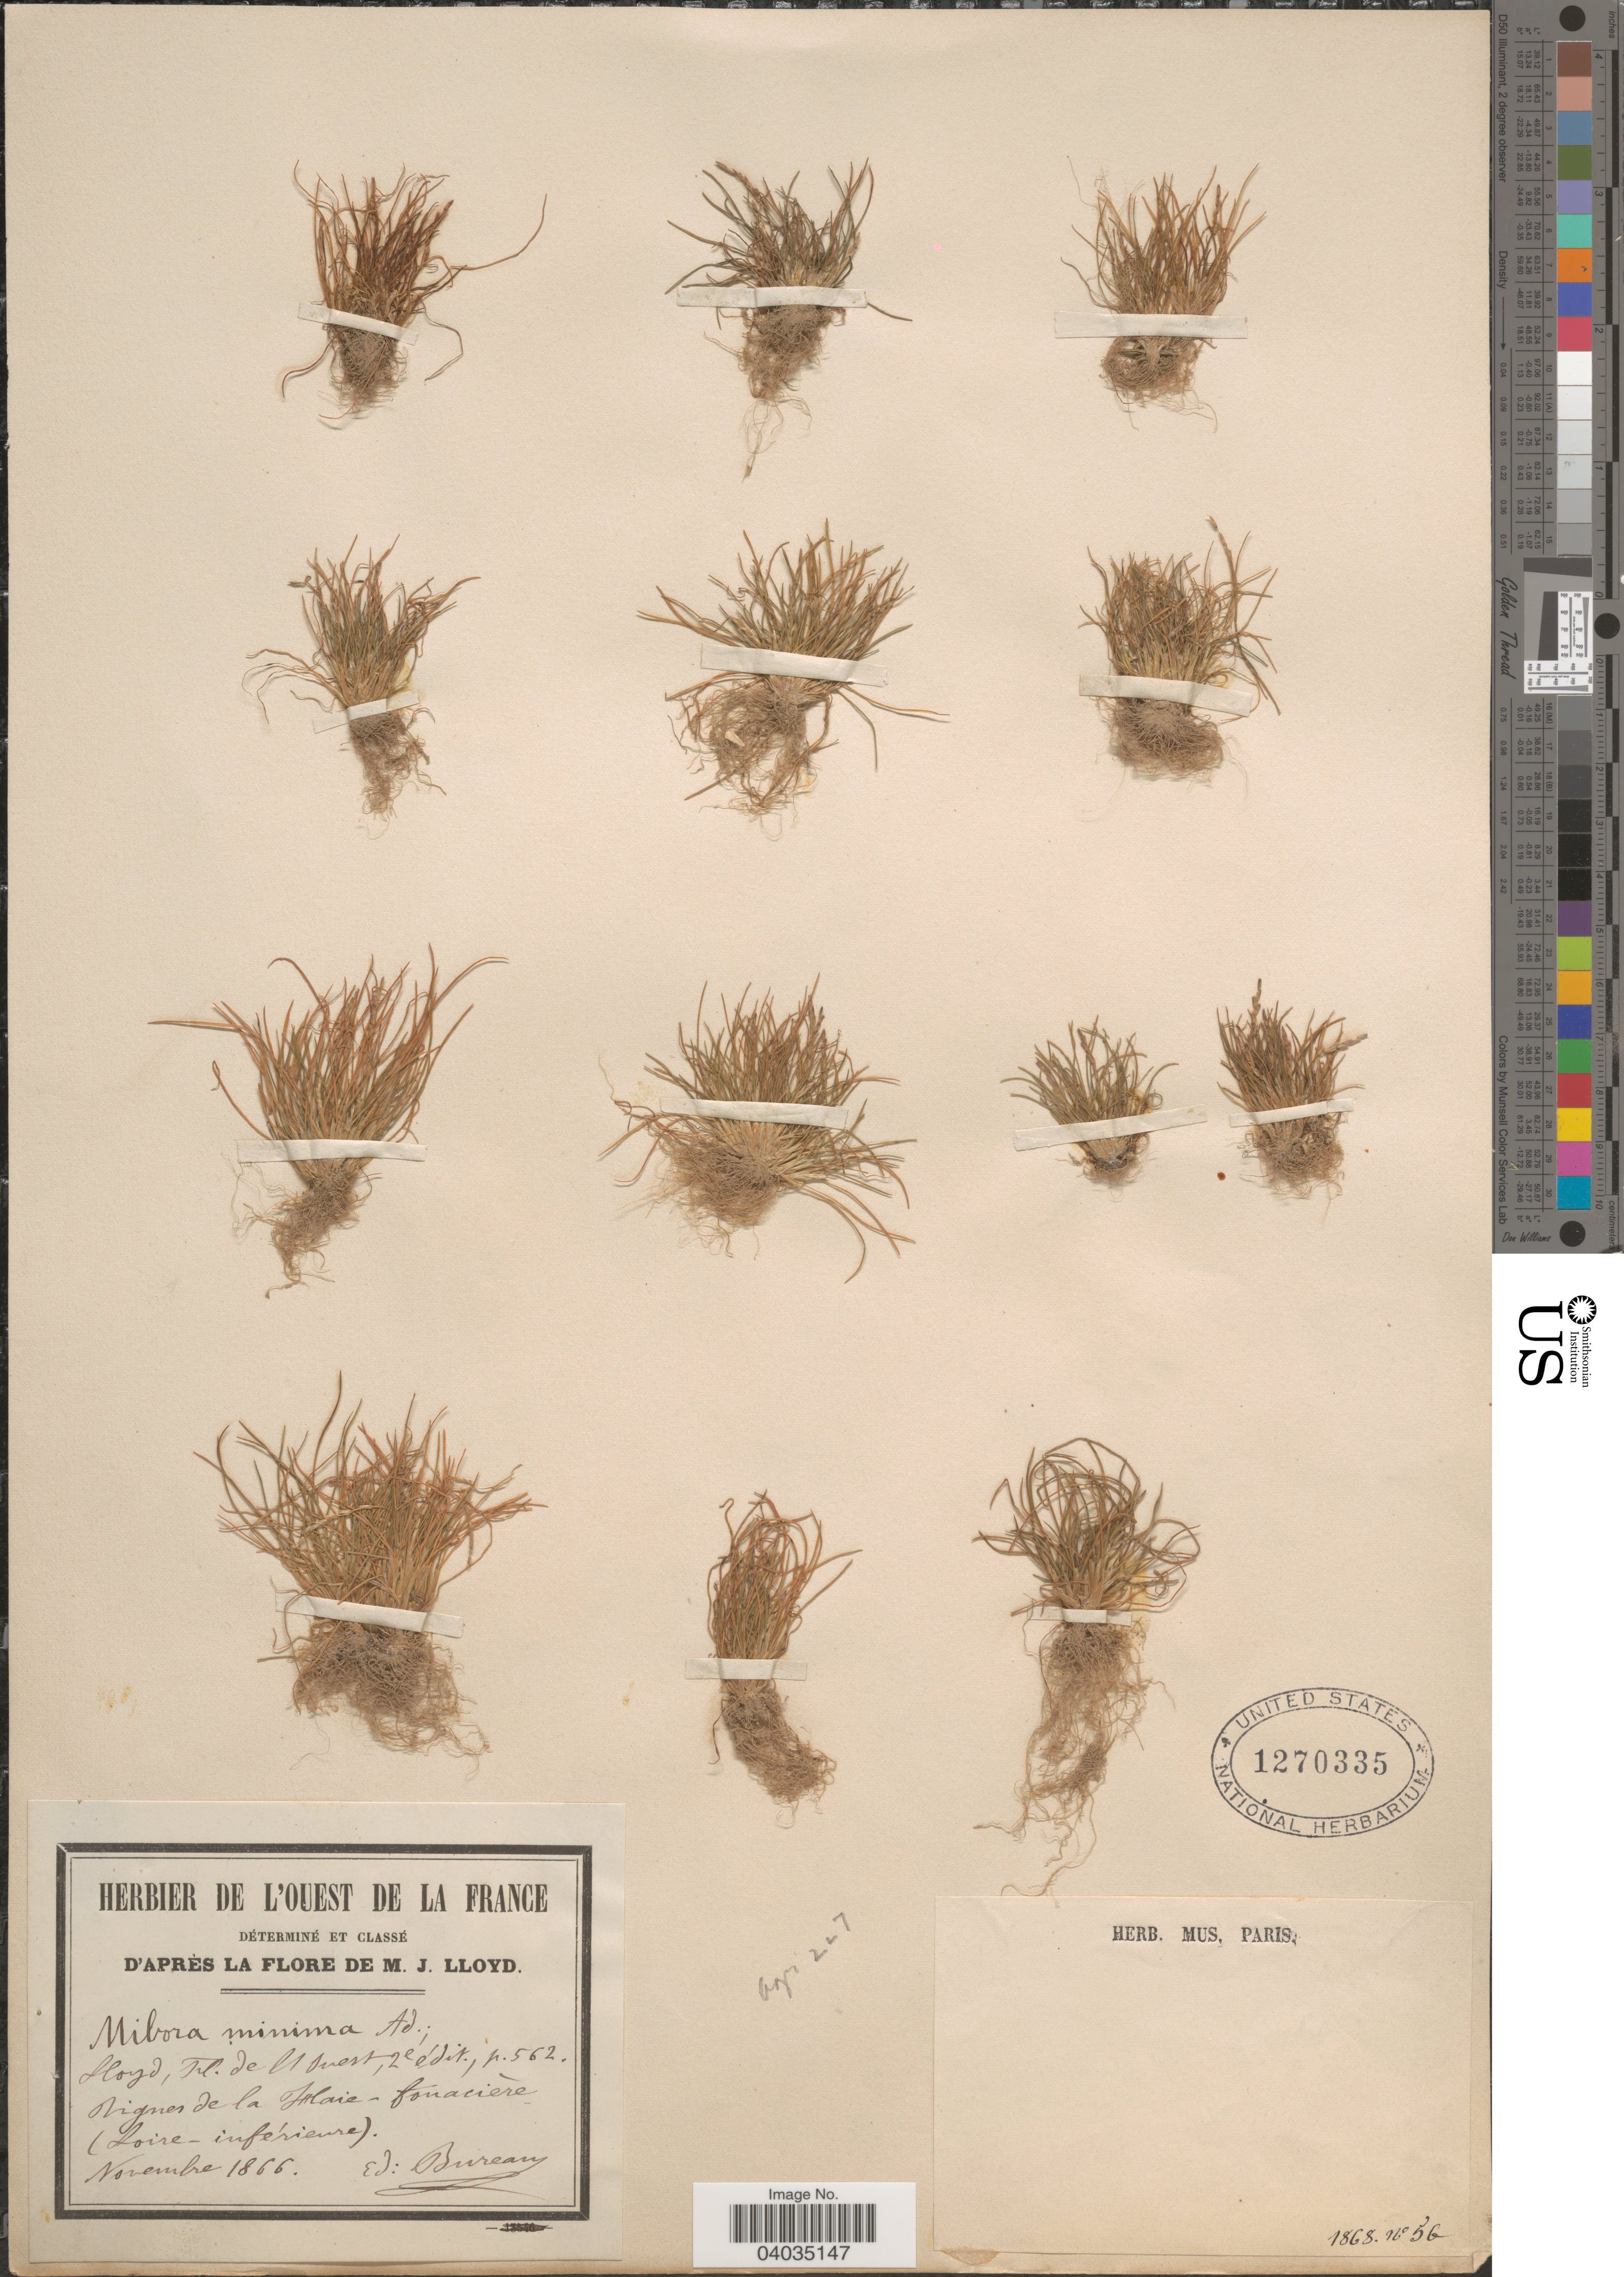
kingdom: Plantae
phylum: Tracheophyta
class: Liliopsida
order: Poales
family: Poaceae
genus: Mibora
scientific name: Mibora minima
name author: (L.) Desv.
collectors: É. Bureau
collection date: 1866-11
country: France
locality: Rignes de la Flaie - fonaciere (Loire- inférierne).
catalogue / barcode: US 1270335